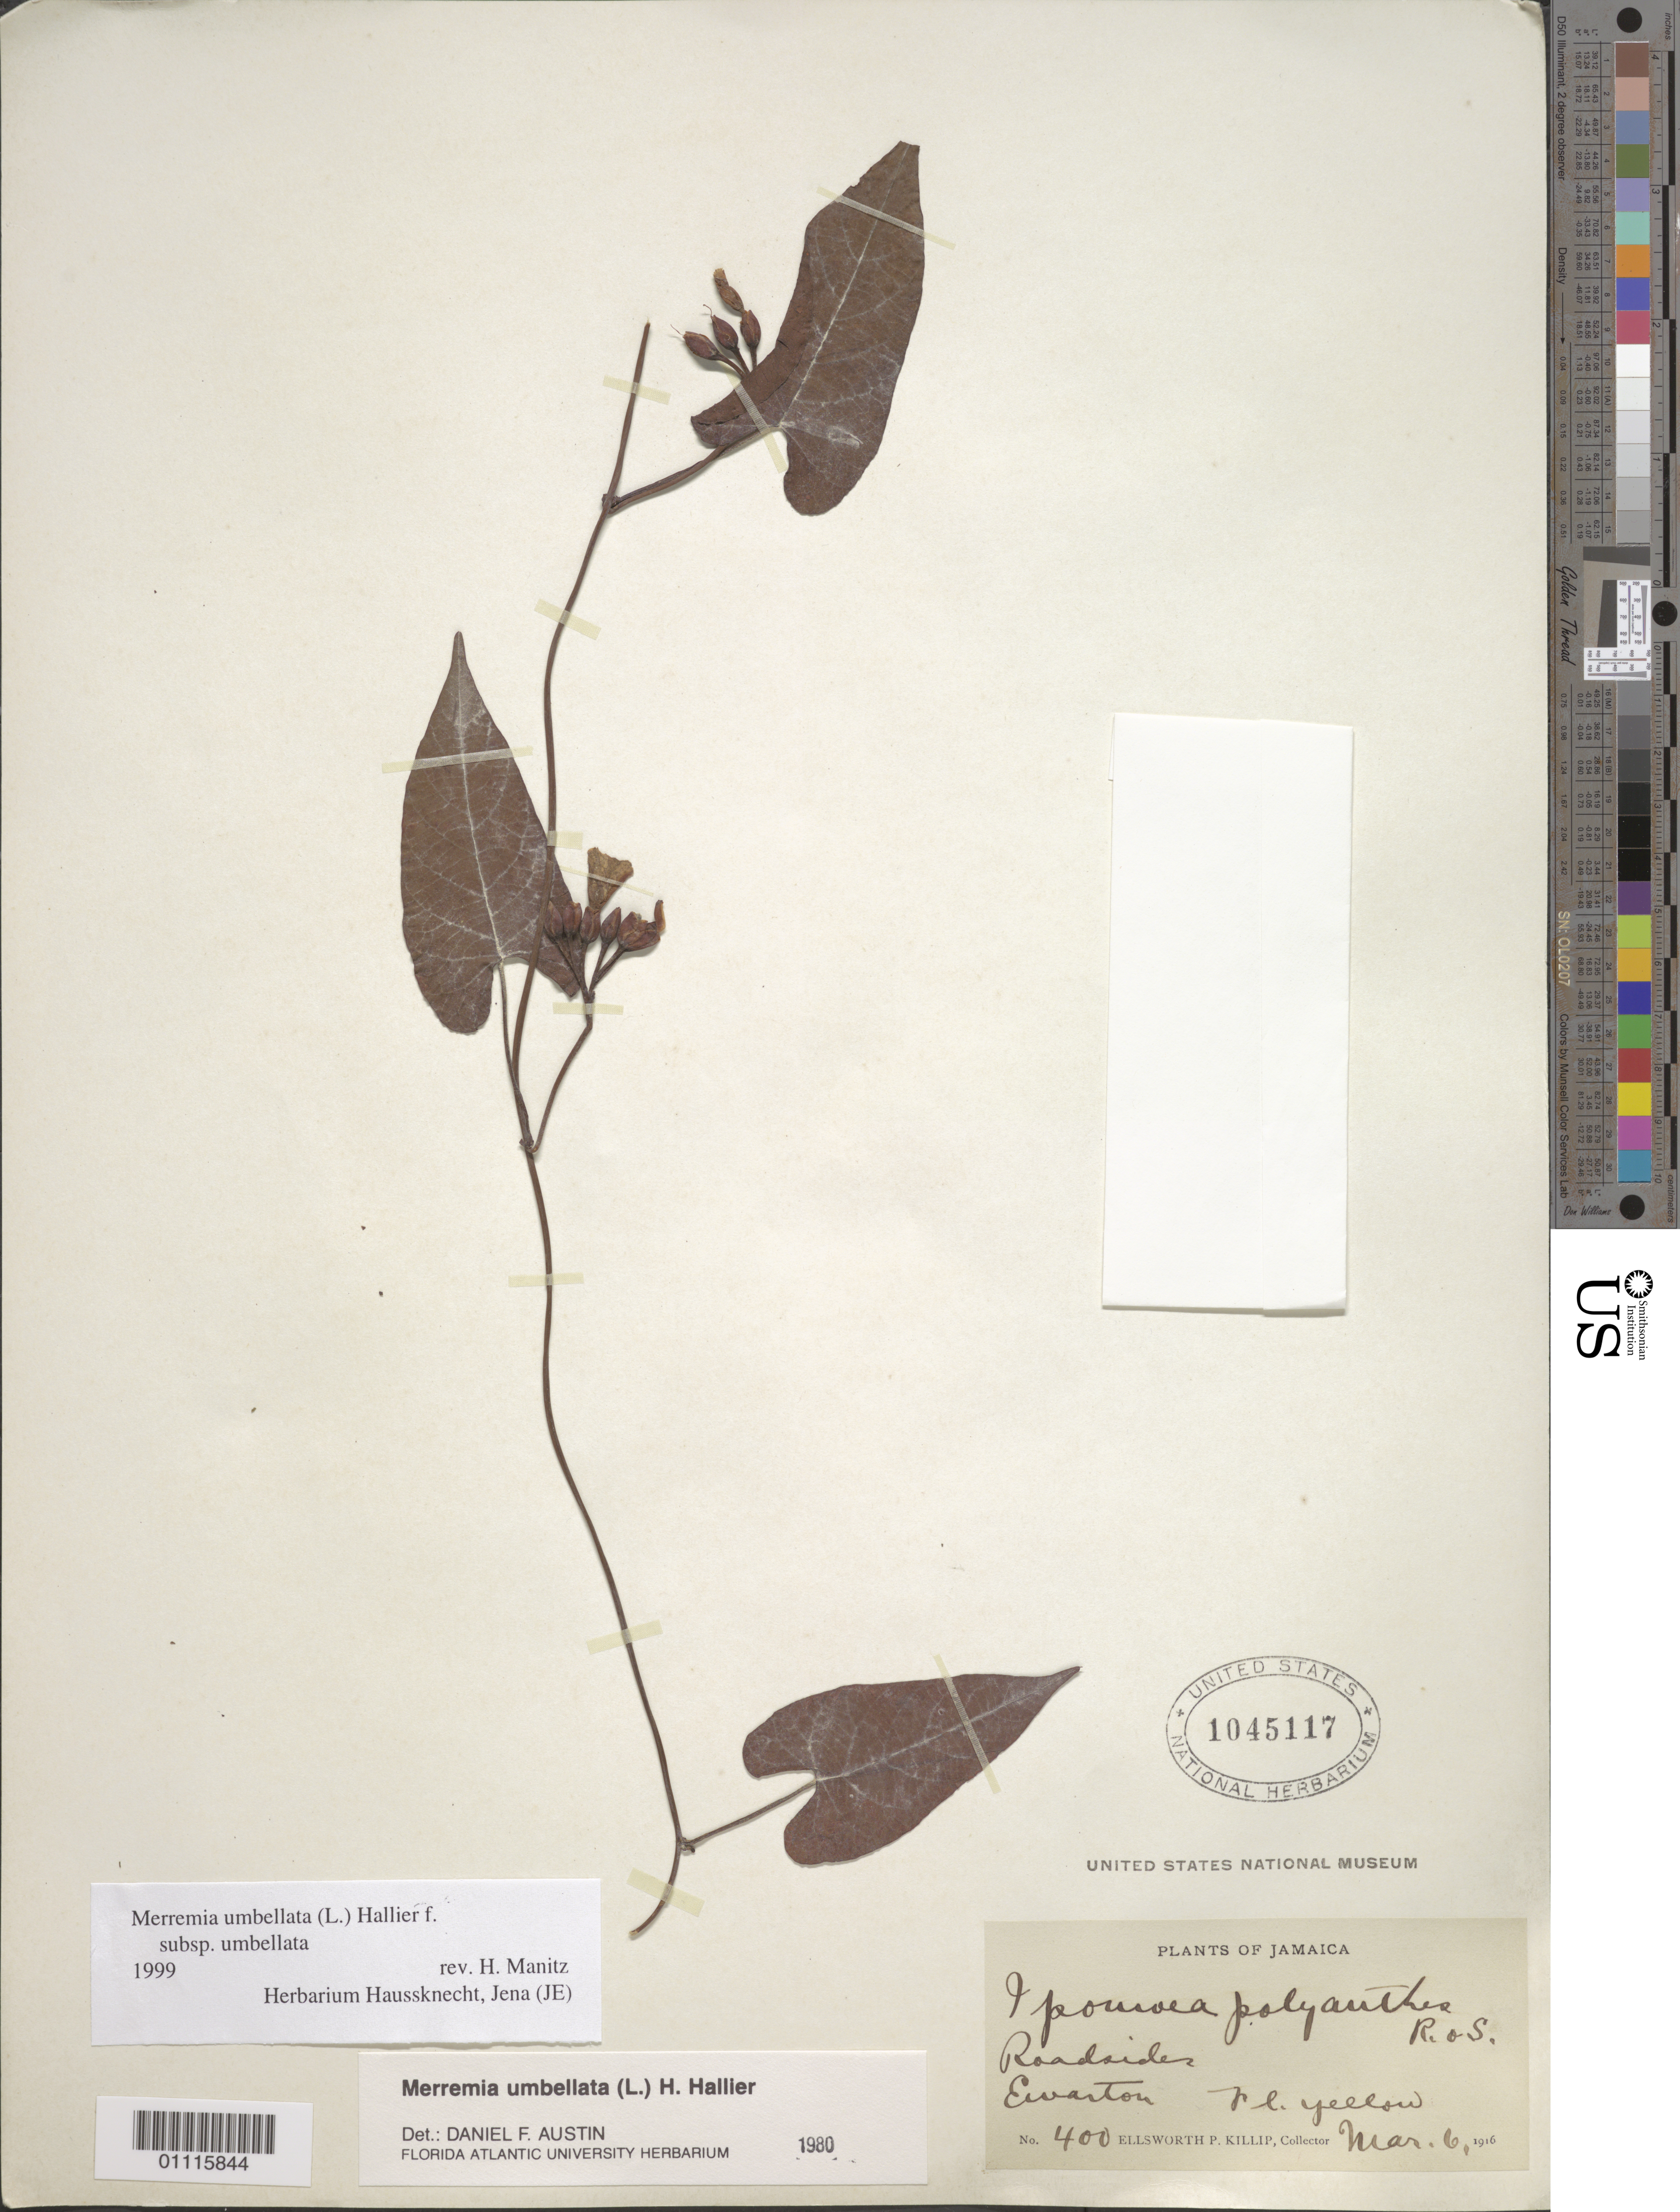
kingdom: Plantae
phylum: Tracheophyta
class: Magnoliopsida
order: Solanales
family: Convolvulaceae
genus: Camonea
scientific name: Camonea umbellata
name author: (L.) A. R. Simões & Staples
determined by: Strong, Mark T., (BOT), Smithsonian Institution - National Museum of Natural History (UNITED STATES)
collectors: E. P. Killip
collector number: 400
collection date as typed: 06 Mar 1916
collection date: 1916-03-06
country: Jamaica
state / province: Saint Catherine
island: Jamaica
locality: Ewarton. Roadsides.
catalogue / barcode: US 1045117